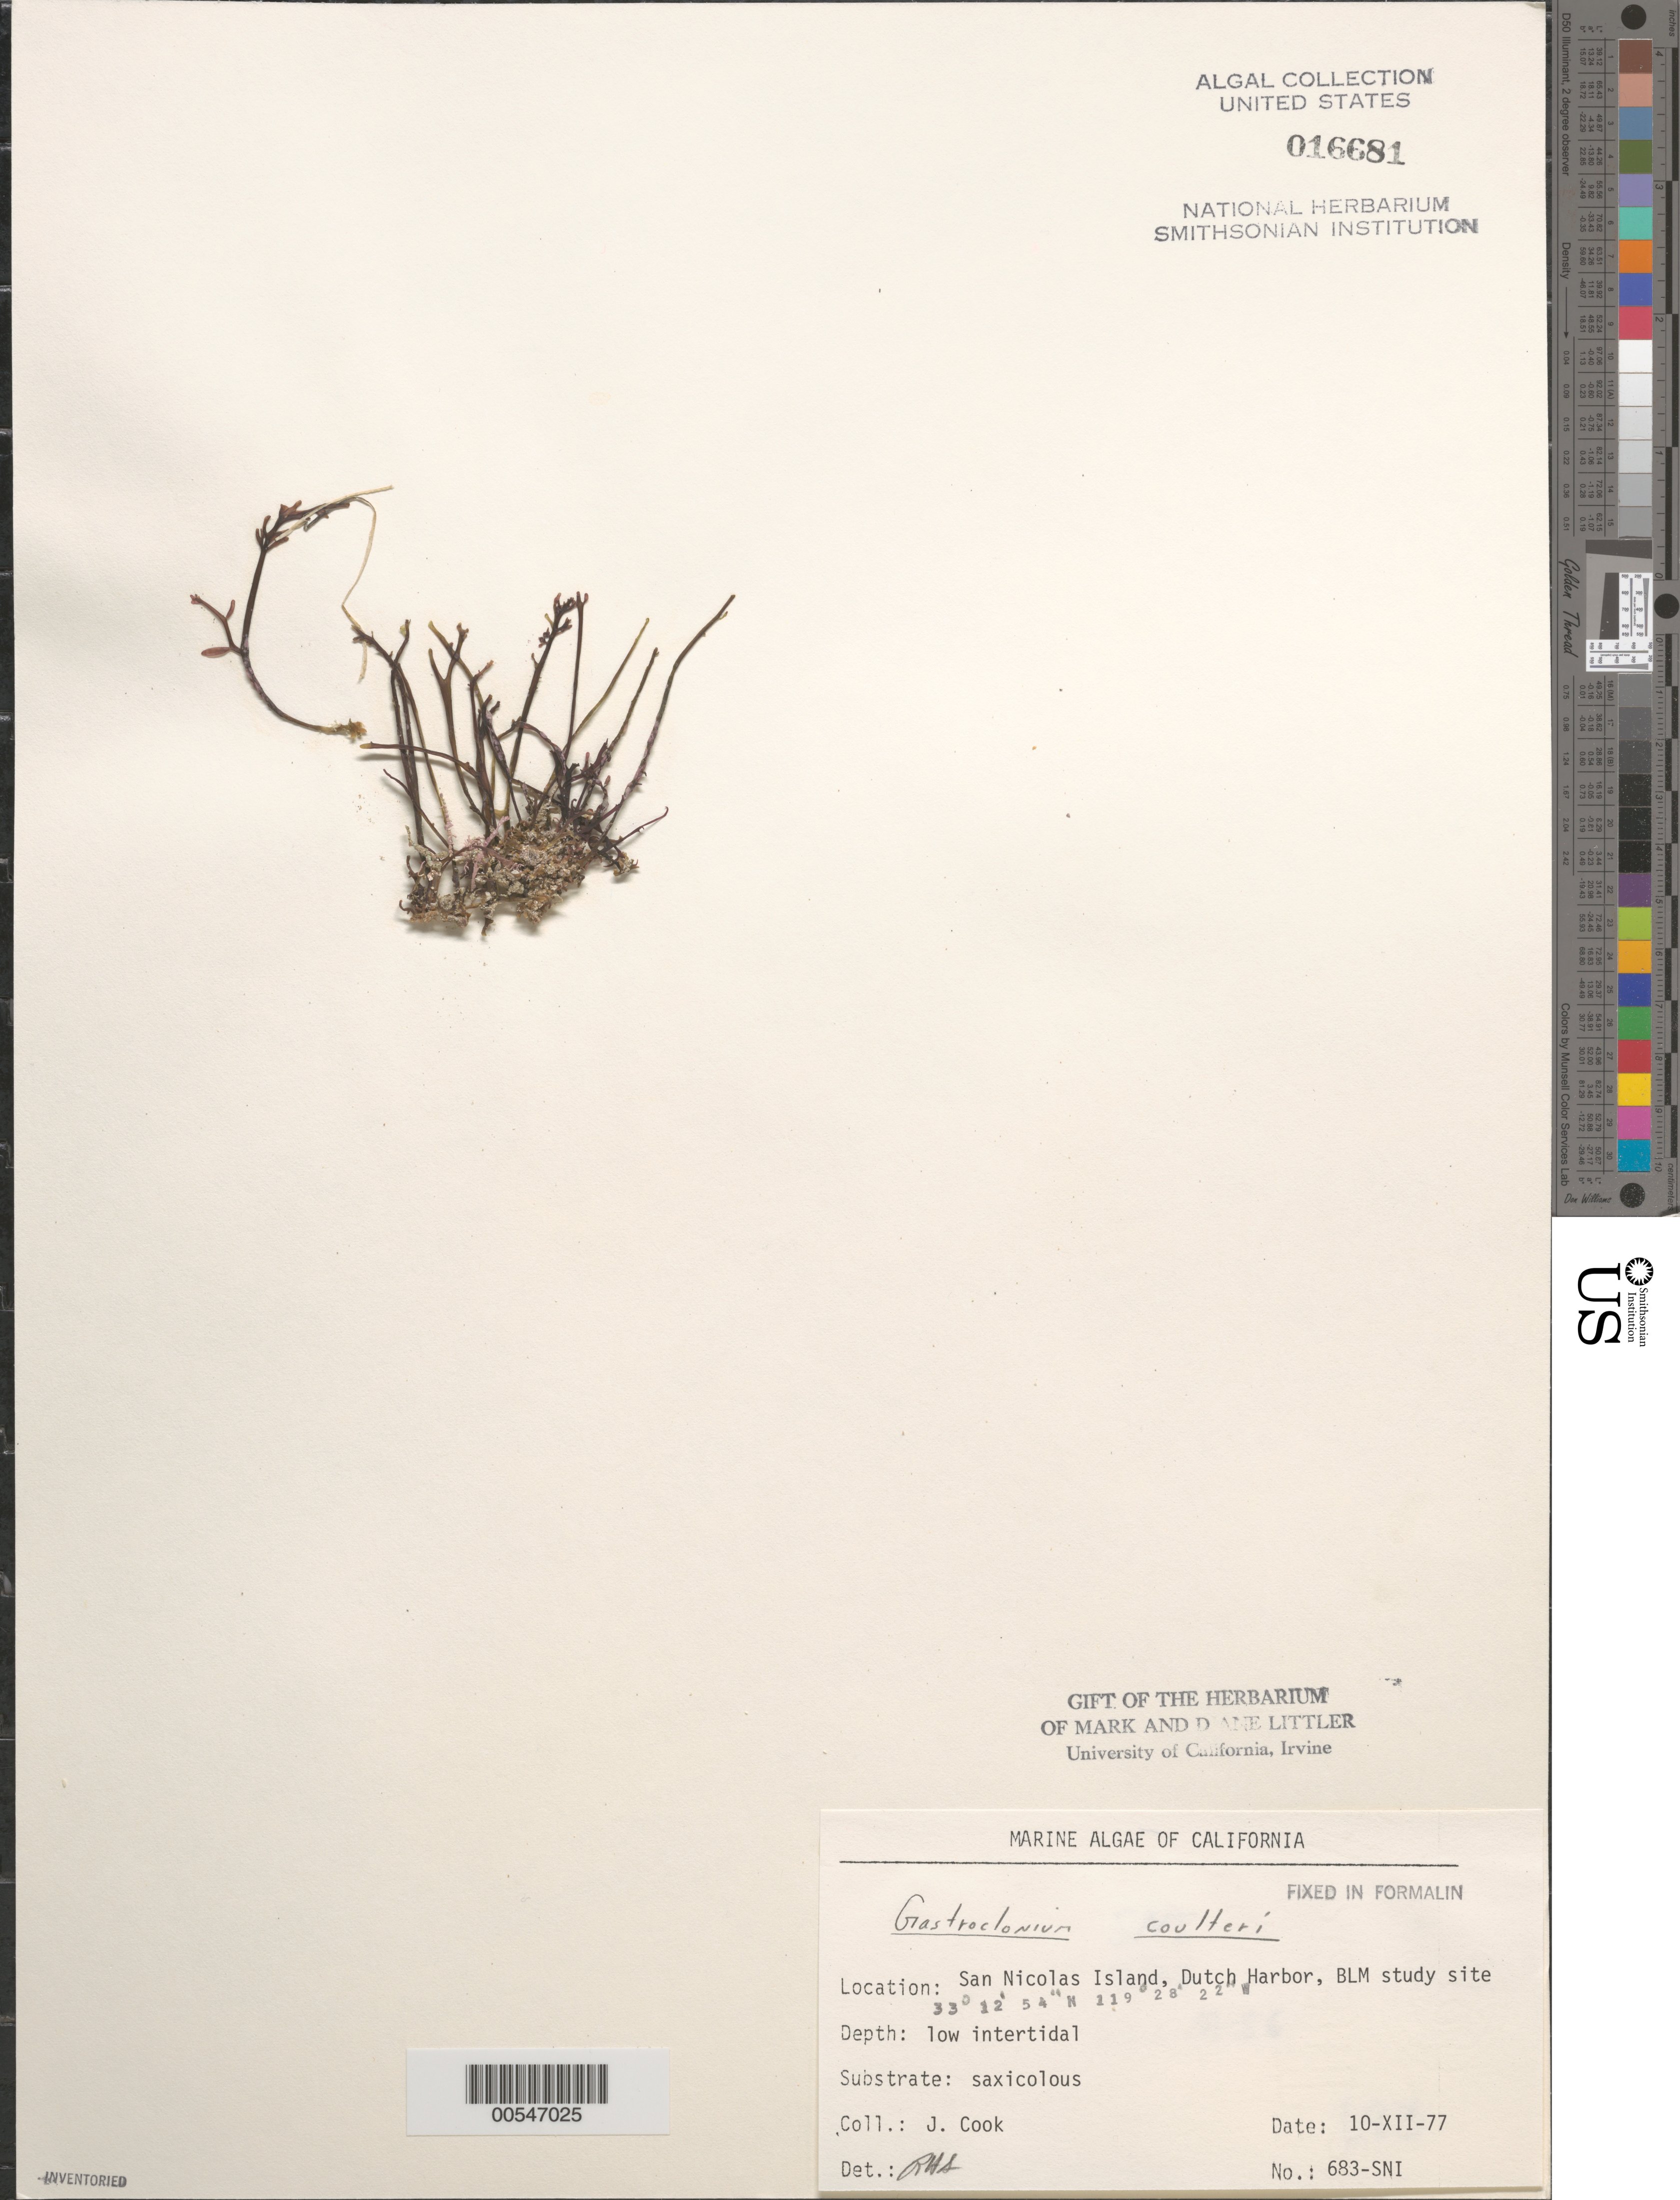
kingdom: Plantae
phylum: Rhodophyta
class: Florideophyceae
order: Rhodymeniales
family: Champiaceae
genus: Neogastroclonium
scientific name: Neogastroclonium subarticulatum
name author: (Turner) L. Le Gall et al.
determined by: Algae name updating Project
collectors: J. Cook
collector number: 683-sni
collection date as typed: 10 Dec 1977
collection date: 1977-12-10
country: United States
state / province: California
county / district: Ventura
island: San Nicolas Island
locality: Dutch Harbor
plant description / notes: BLM-SOCALBIGHT Rocky Intertidal Survey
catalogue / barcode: US 16681